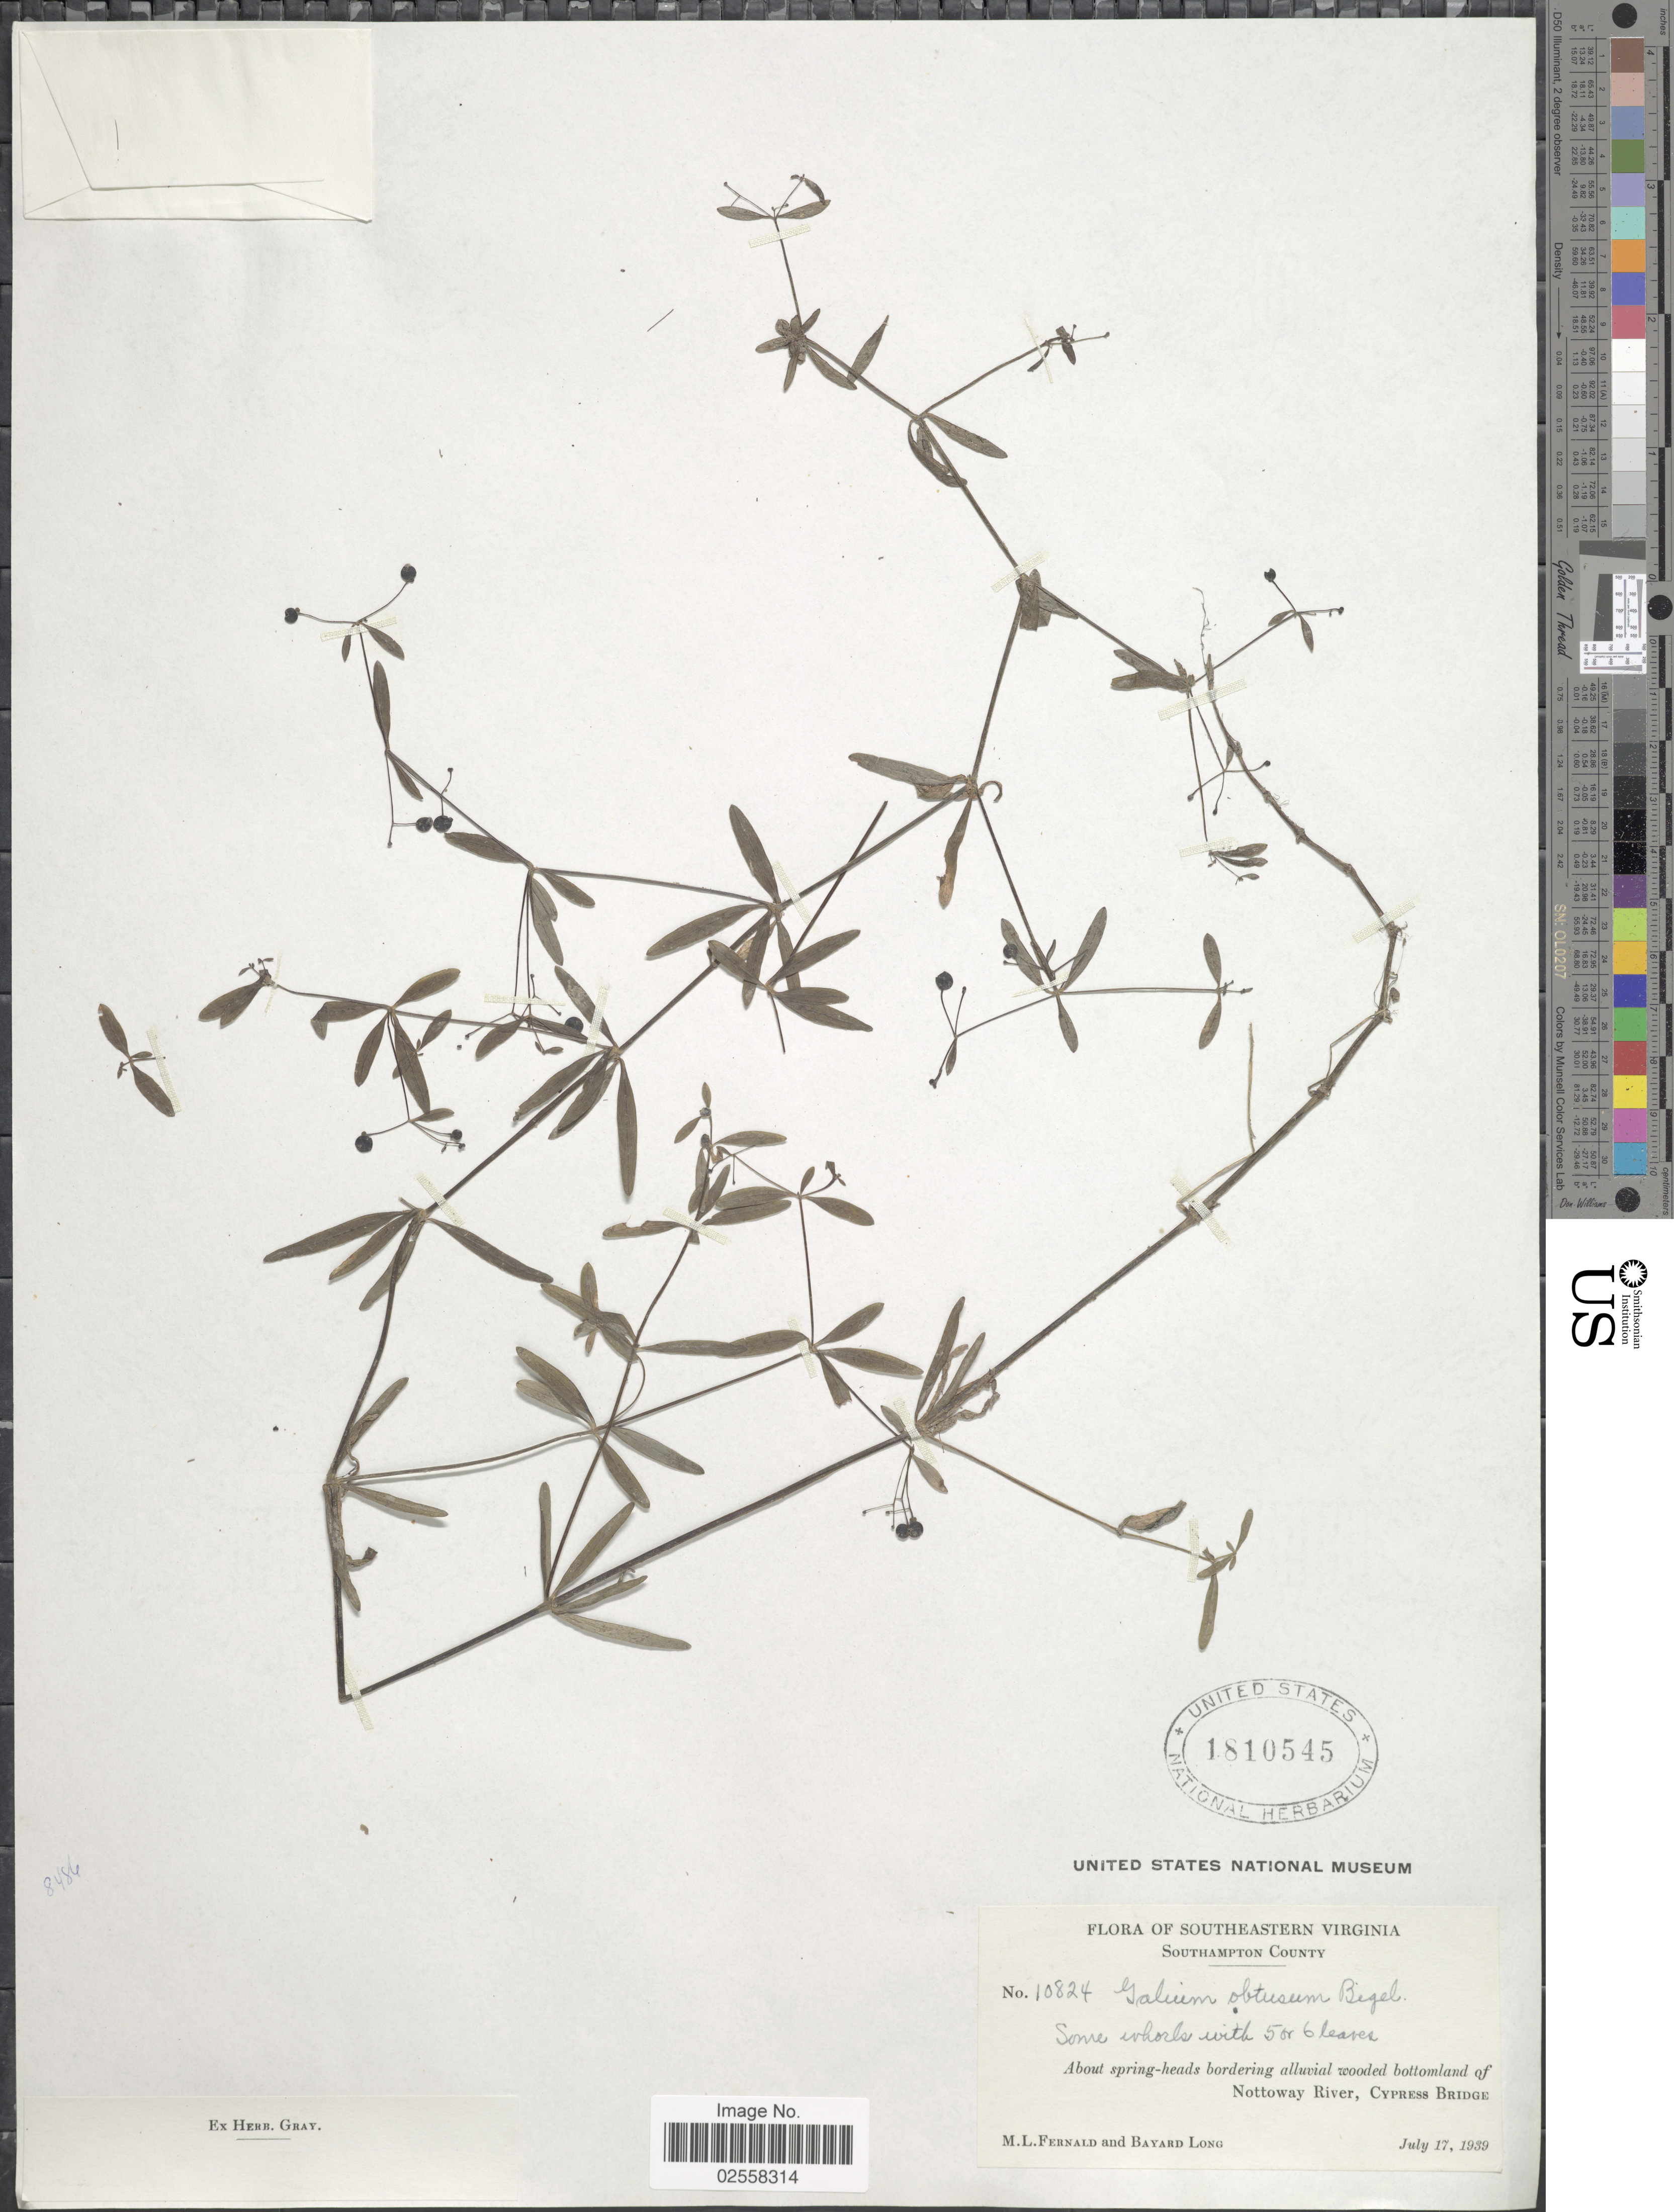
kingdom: Plantae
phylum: Tracheophyta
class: Magnoliopsida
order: Gentianales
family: Rubiaceae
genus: Galium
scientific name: Galium obtusum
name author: Bigelow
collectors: M. L. Fernald & B. Long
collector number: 10824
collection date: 1939-07-17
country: United States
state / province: Virginia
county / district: Southampton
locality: Southeastern Virginia, Southampton County, bottomland of Nottoway River, Cypress Bridge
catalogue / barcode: US 1810545